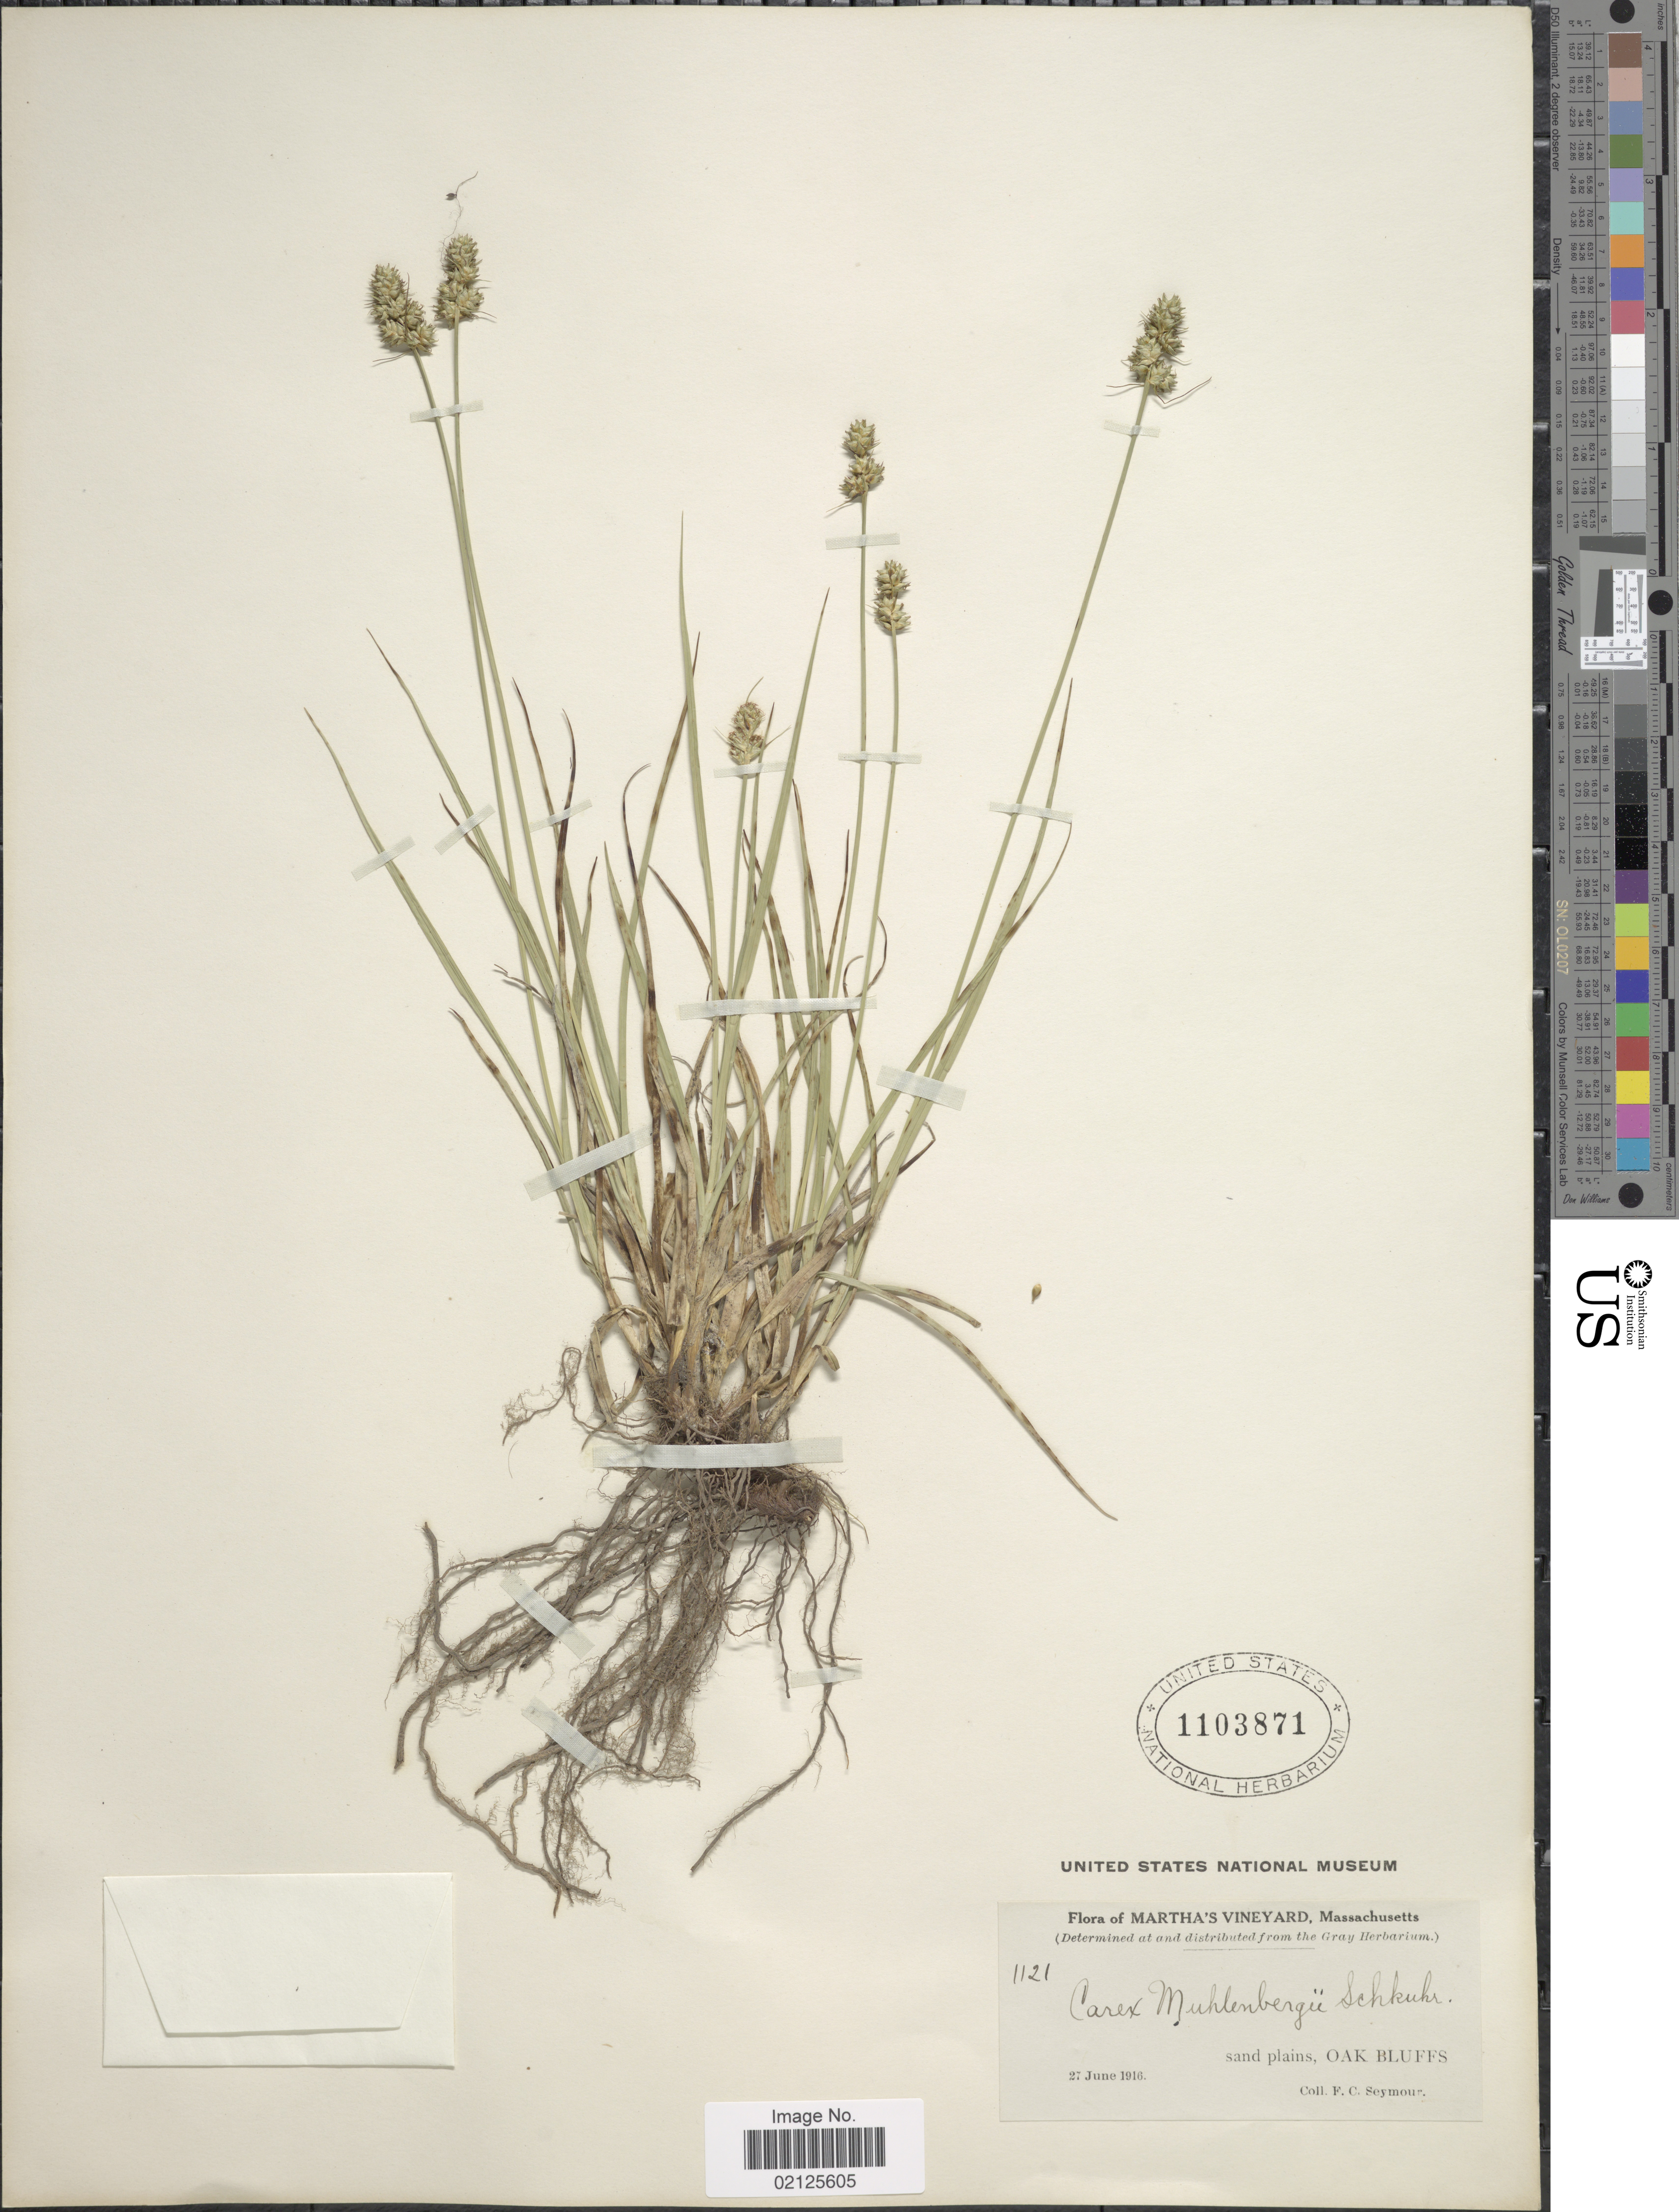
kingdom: Plantae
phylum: Tracheophyta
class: Liliopsida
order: Poales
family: Cyperaceae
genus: Carex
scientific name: Carex muehlenbergii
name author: Willd.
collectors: F. C. Seymour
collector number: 1121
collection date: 1916-06-27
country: United States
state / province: Massachusetts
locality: Martha's Vineyard, sand plains, Oak Bluffs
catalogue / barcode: US 1103871